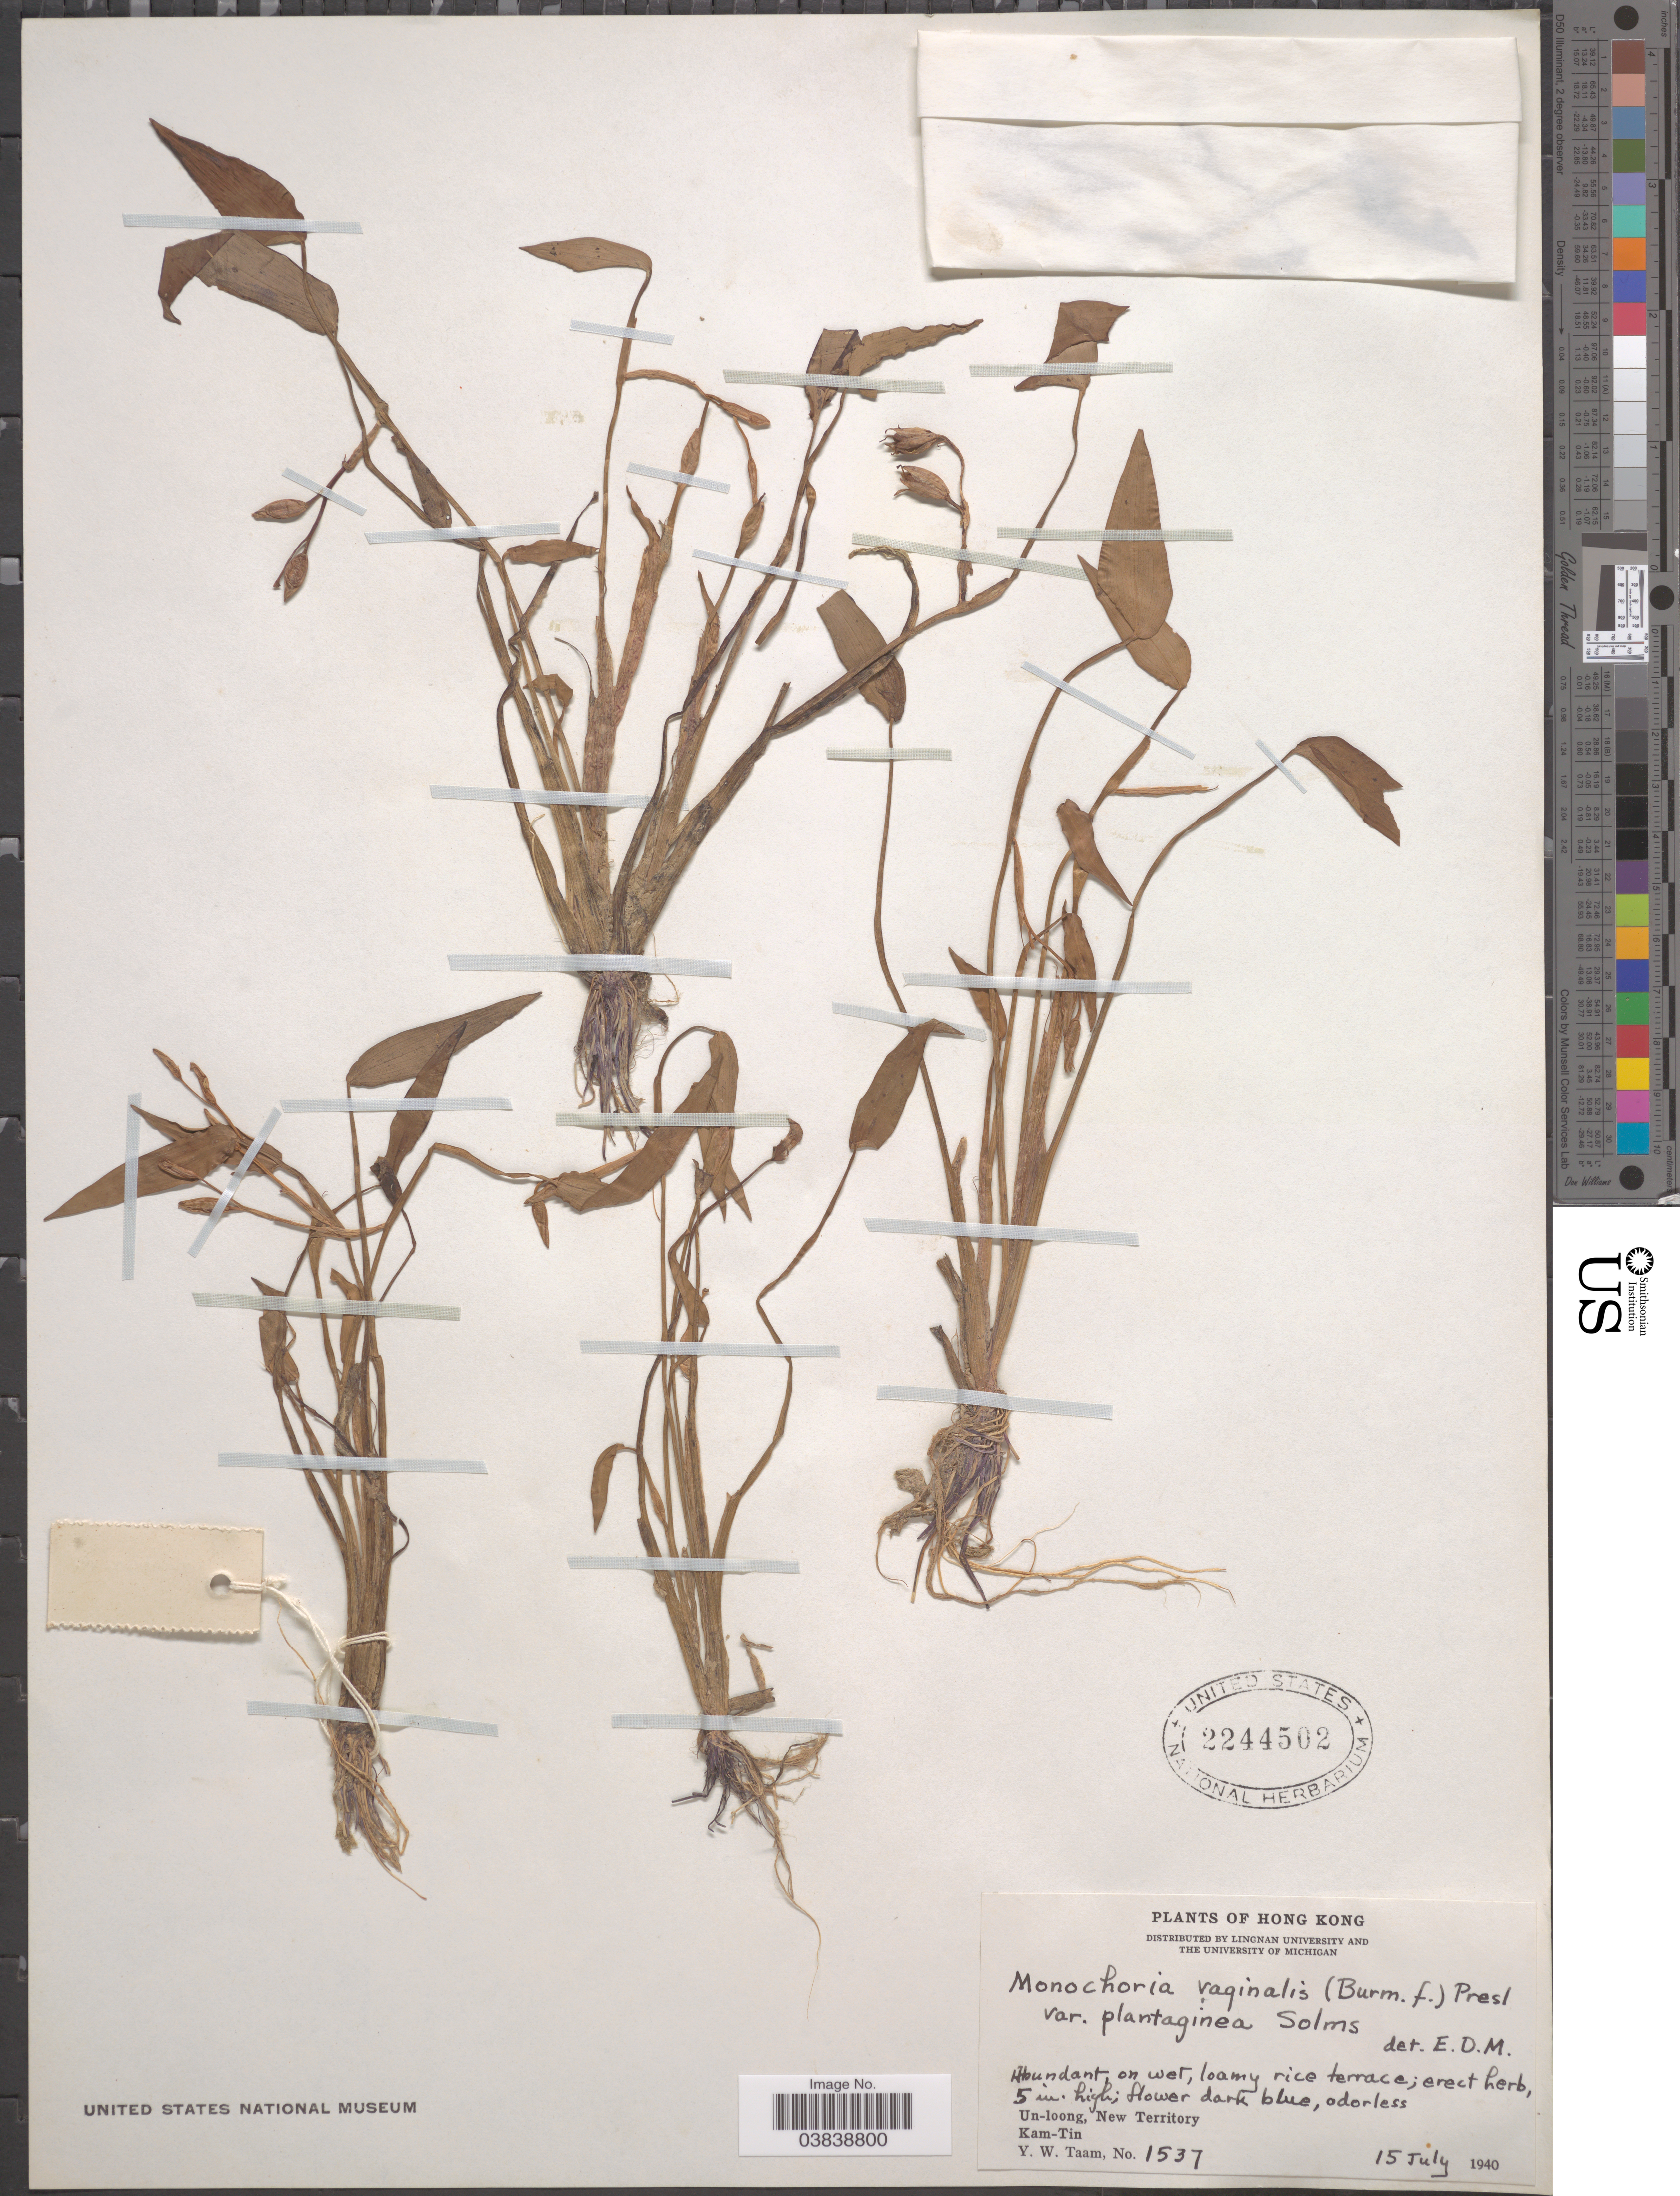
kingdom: Plantae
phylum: Tracheophyta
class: Liliopsida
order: Commelinales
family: Pontederiaceae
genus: Monochoria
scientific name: Monochoria vaginalis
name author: (Burm. f.) C. Presl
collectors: Y. W. Taam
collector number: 1537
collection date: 1940-07-15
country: China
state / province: Hong Kong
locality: Un-loong, New Territory. Kam-Tin.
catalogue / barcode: US 2244502